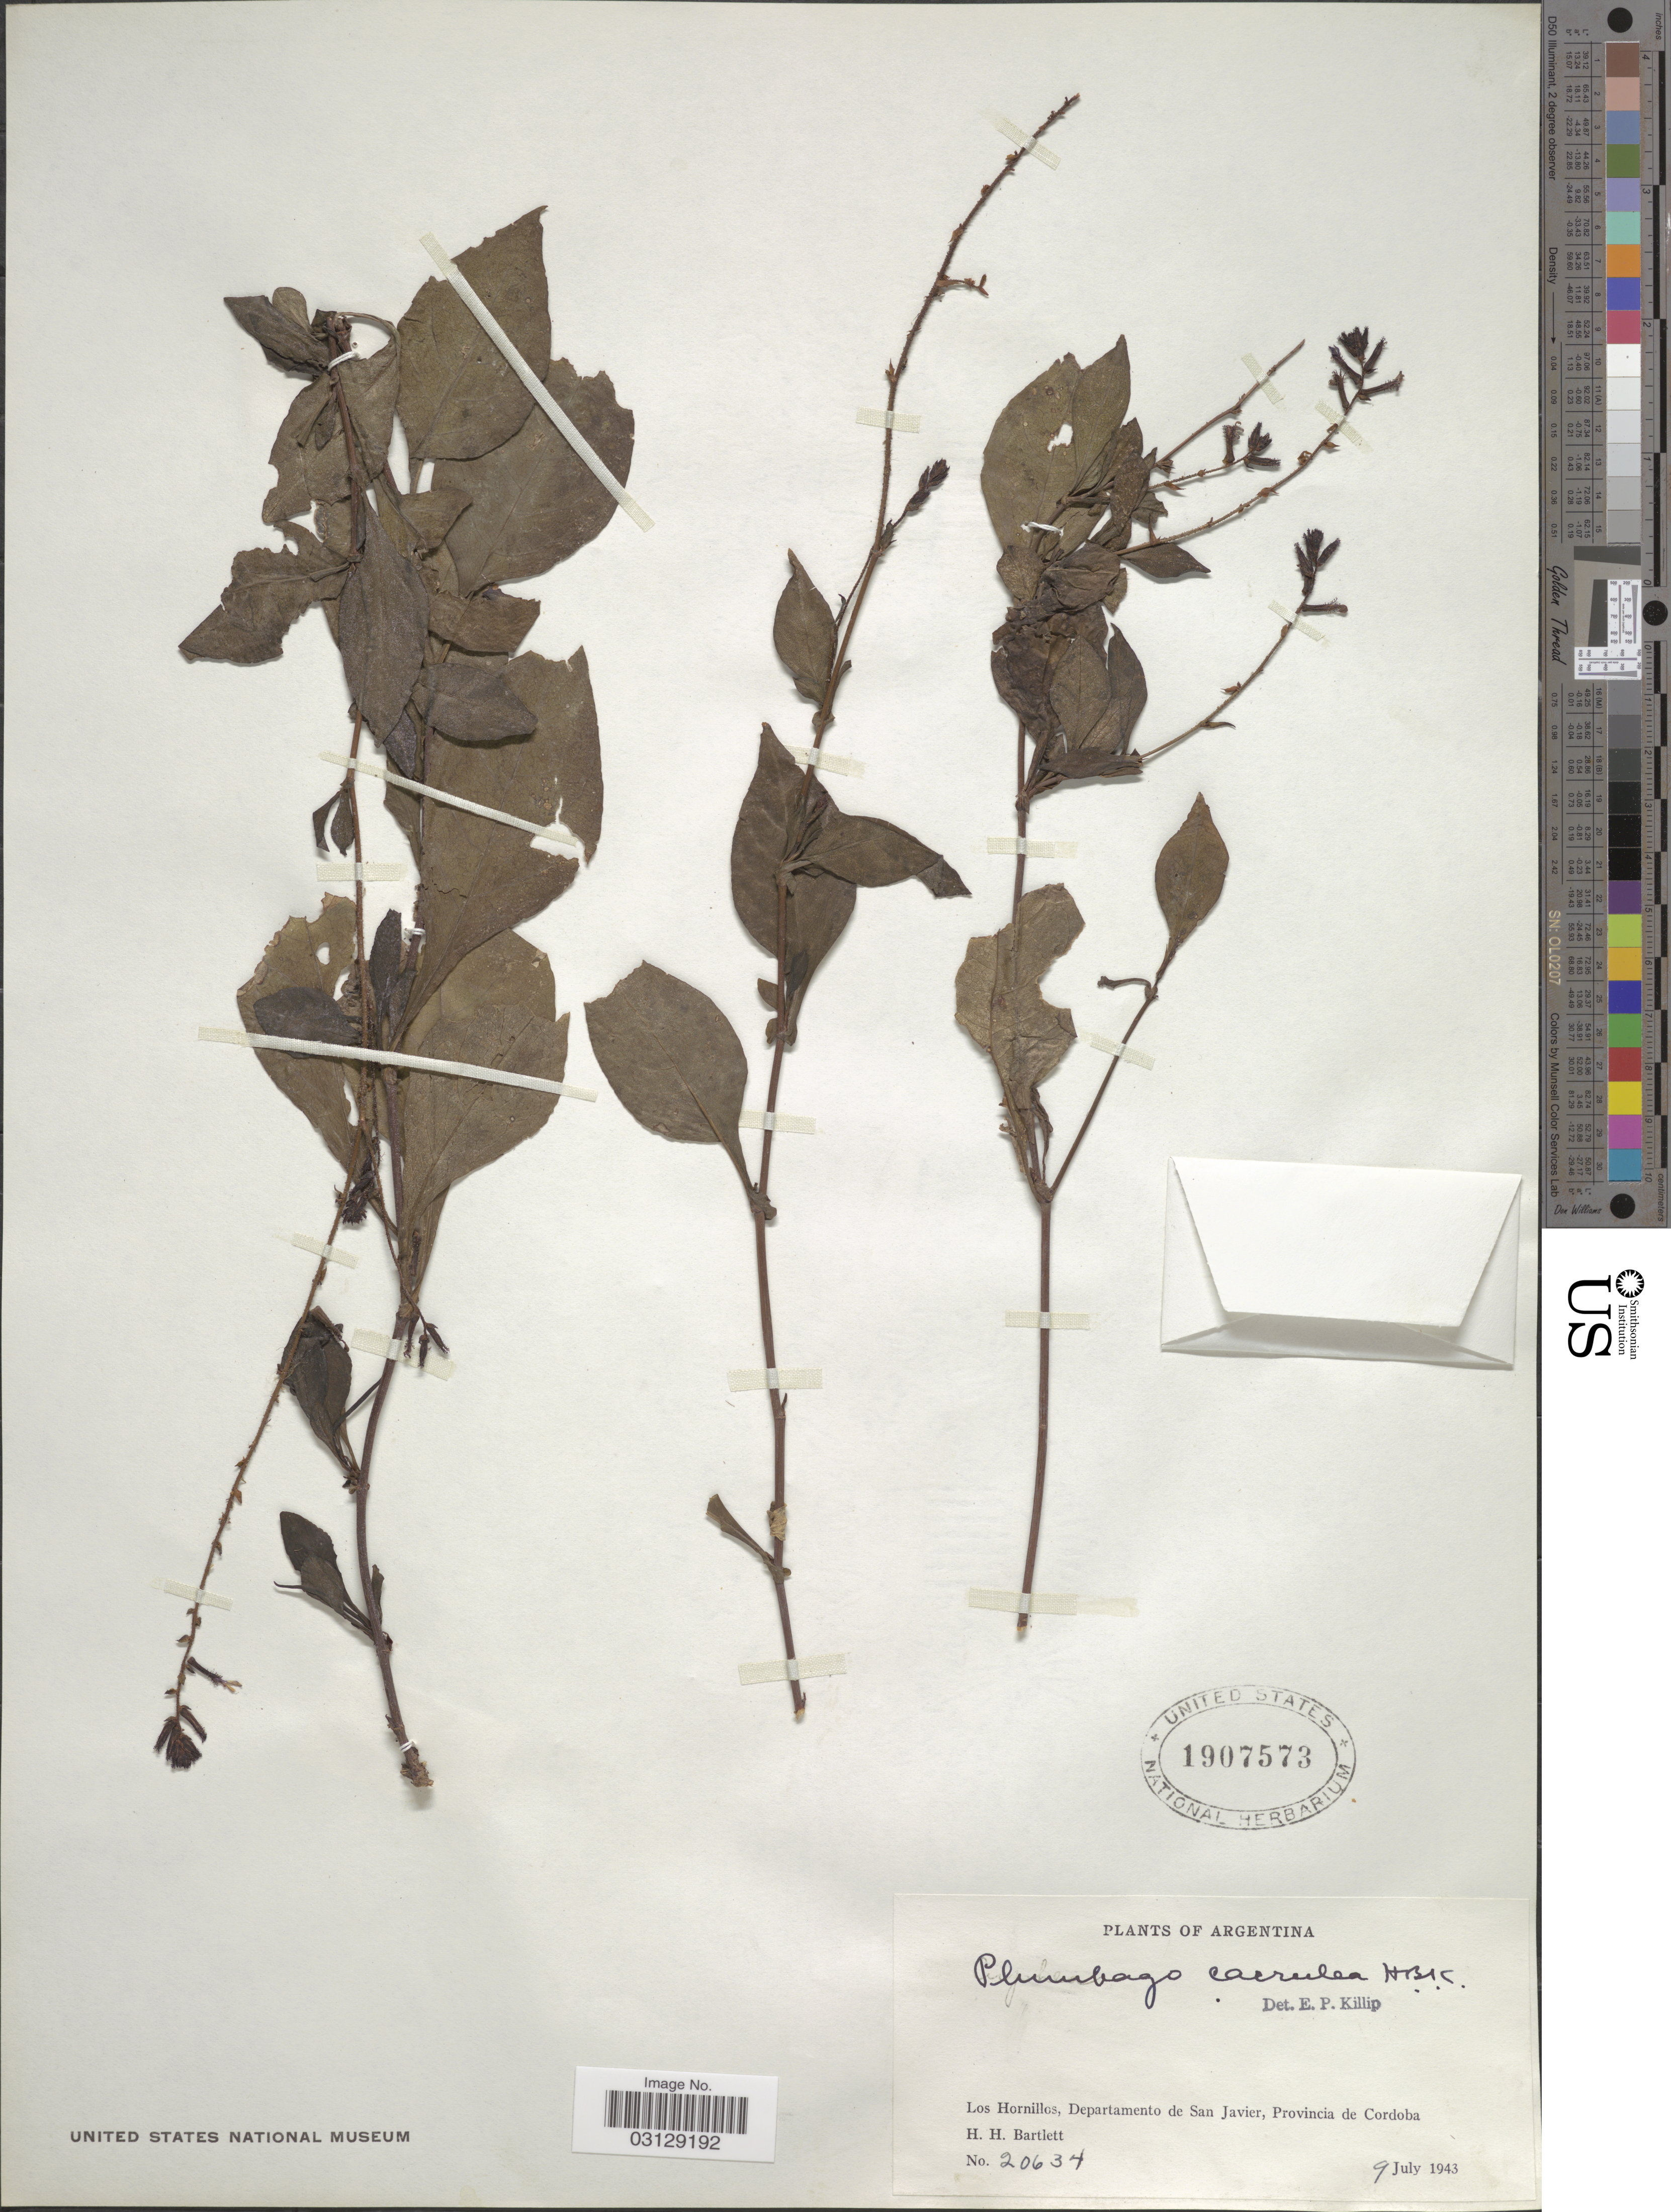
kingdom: Plantae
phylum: Tracheophyta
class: Magnoliopsida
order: Caryophyllales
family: Plumbaginaceae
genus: Plumbago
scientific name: Plumbago coerulea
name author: Auct.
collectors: H. H. Bartlett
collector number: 20634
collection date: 1943-07-09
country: Argentina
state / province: Cordoba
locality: Los Hornillos, Departamento de San Javier.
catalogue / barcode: US 1907573